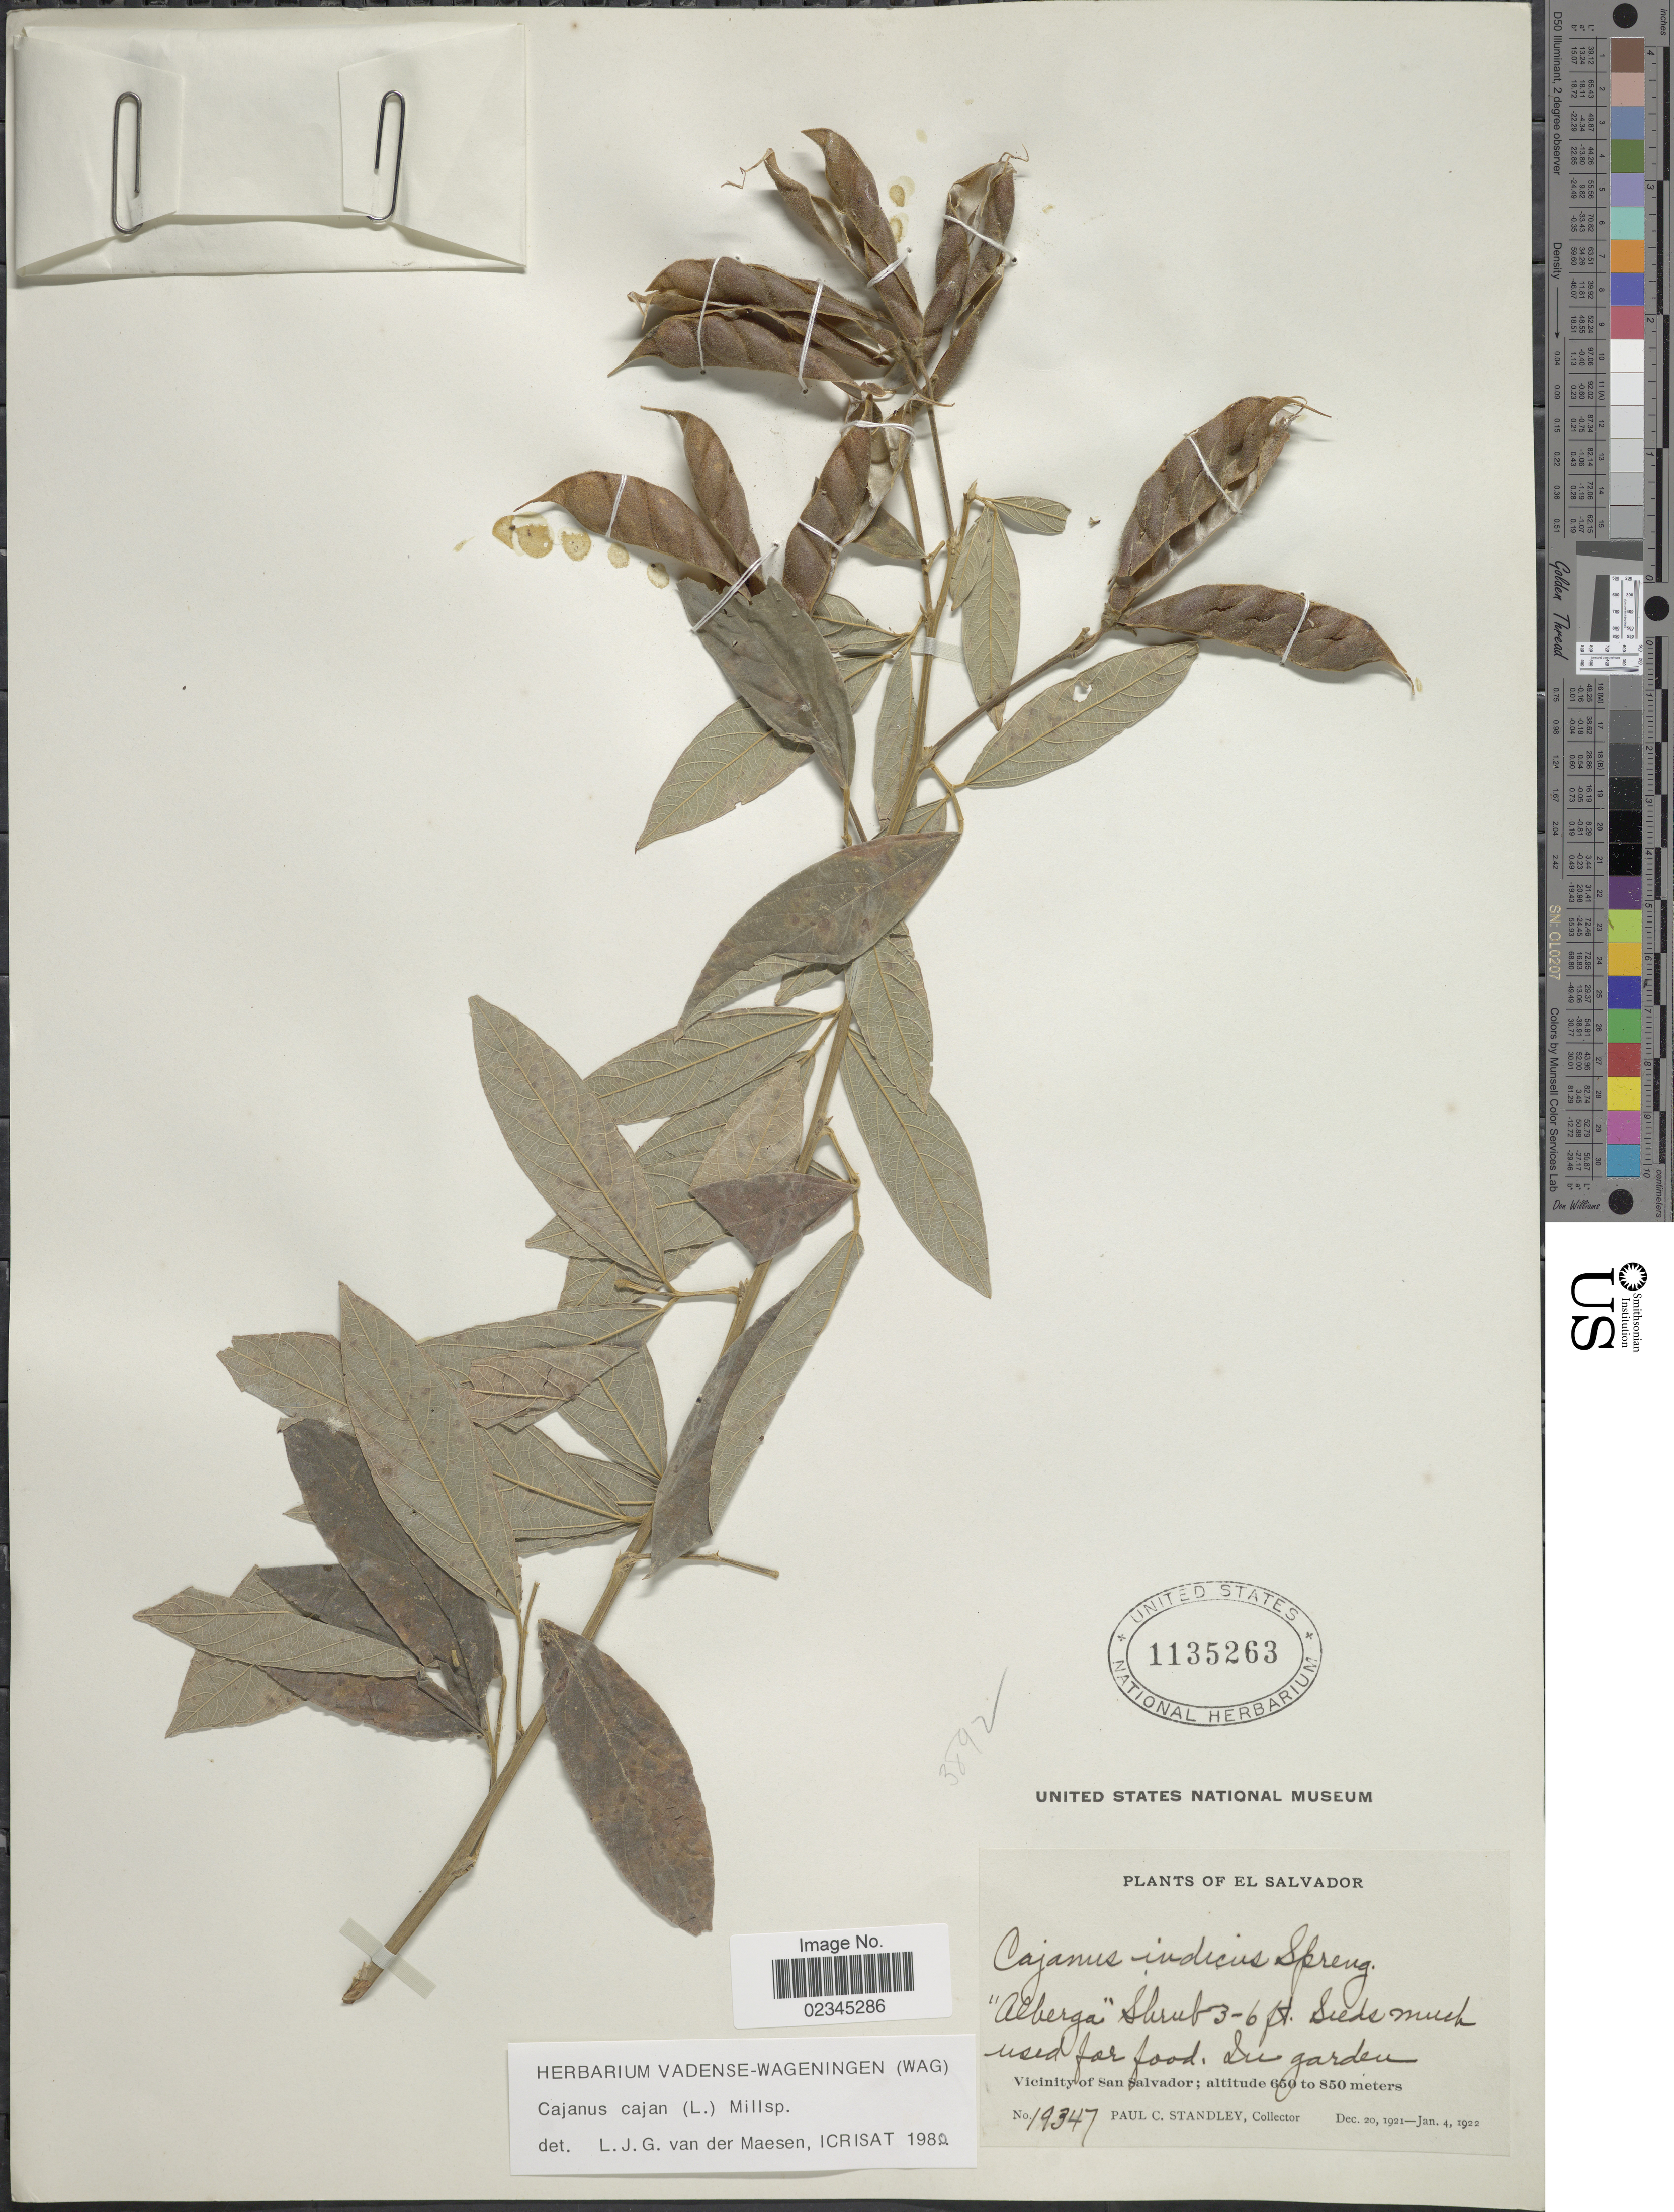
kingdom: Plantae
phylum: Tracheophyta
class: Magnoliopsida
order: Fabales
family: Fabaceae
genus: Cajanus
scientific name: Cajanus cajan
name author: (L.) Huth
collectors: P. C. Standley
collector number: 19347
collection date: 1921-12-20/1922-01-04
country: El Salvador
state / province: San Salvador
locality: In garden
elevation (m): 650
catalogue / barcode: US 1135263